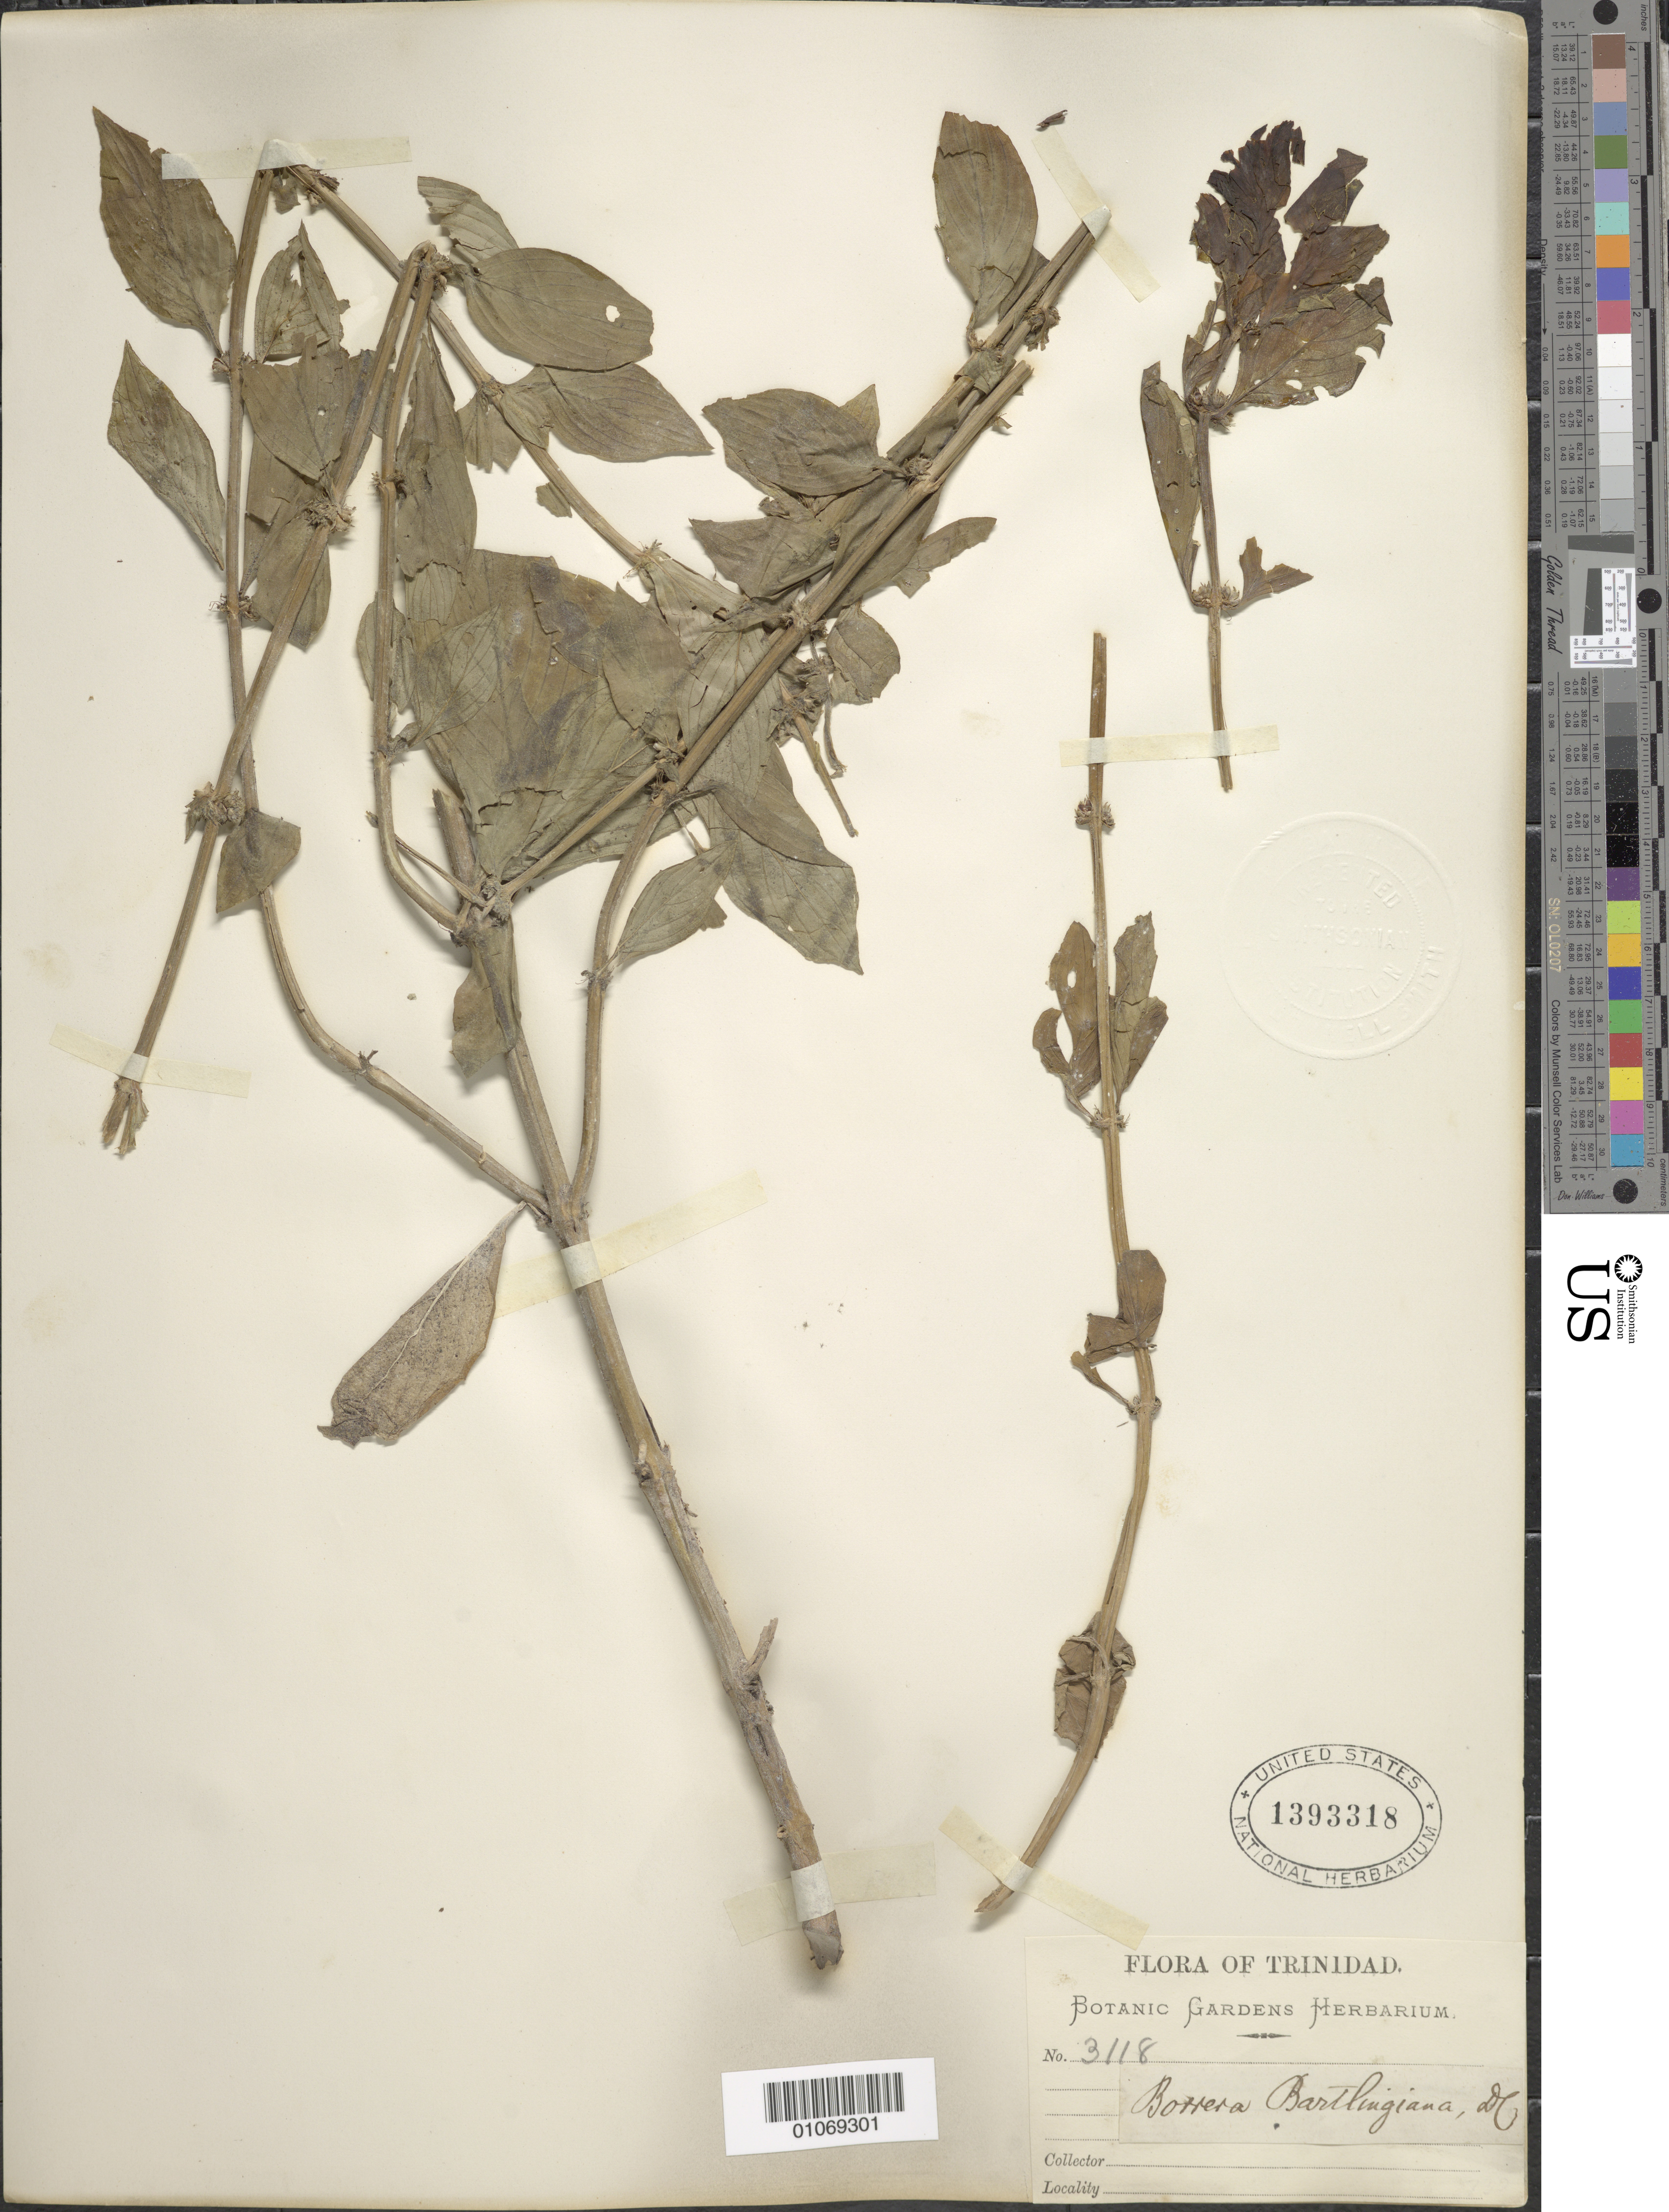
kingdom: Plantae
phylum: Tracheophyta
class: Magnoliopsida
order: Gentianales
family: Rubiaceae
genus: Borreria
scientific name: Borreria bartlingiana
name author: DC.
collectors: Botanic Gardens Herbarium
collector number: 3118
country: Trinidad and Tobago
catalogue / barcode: US 1393318